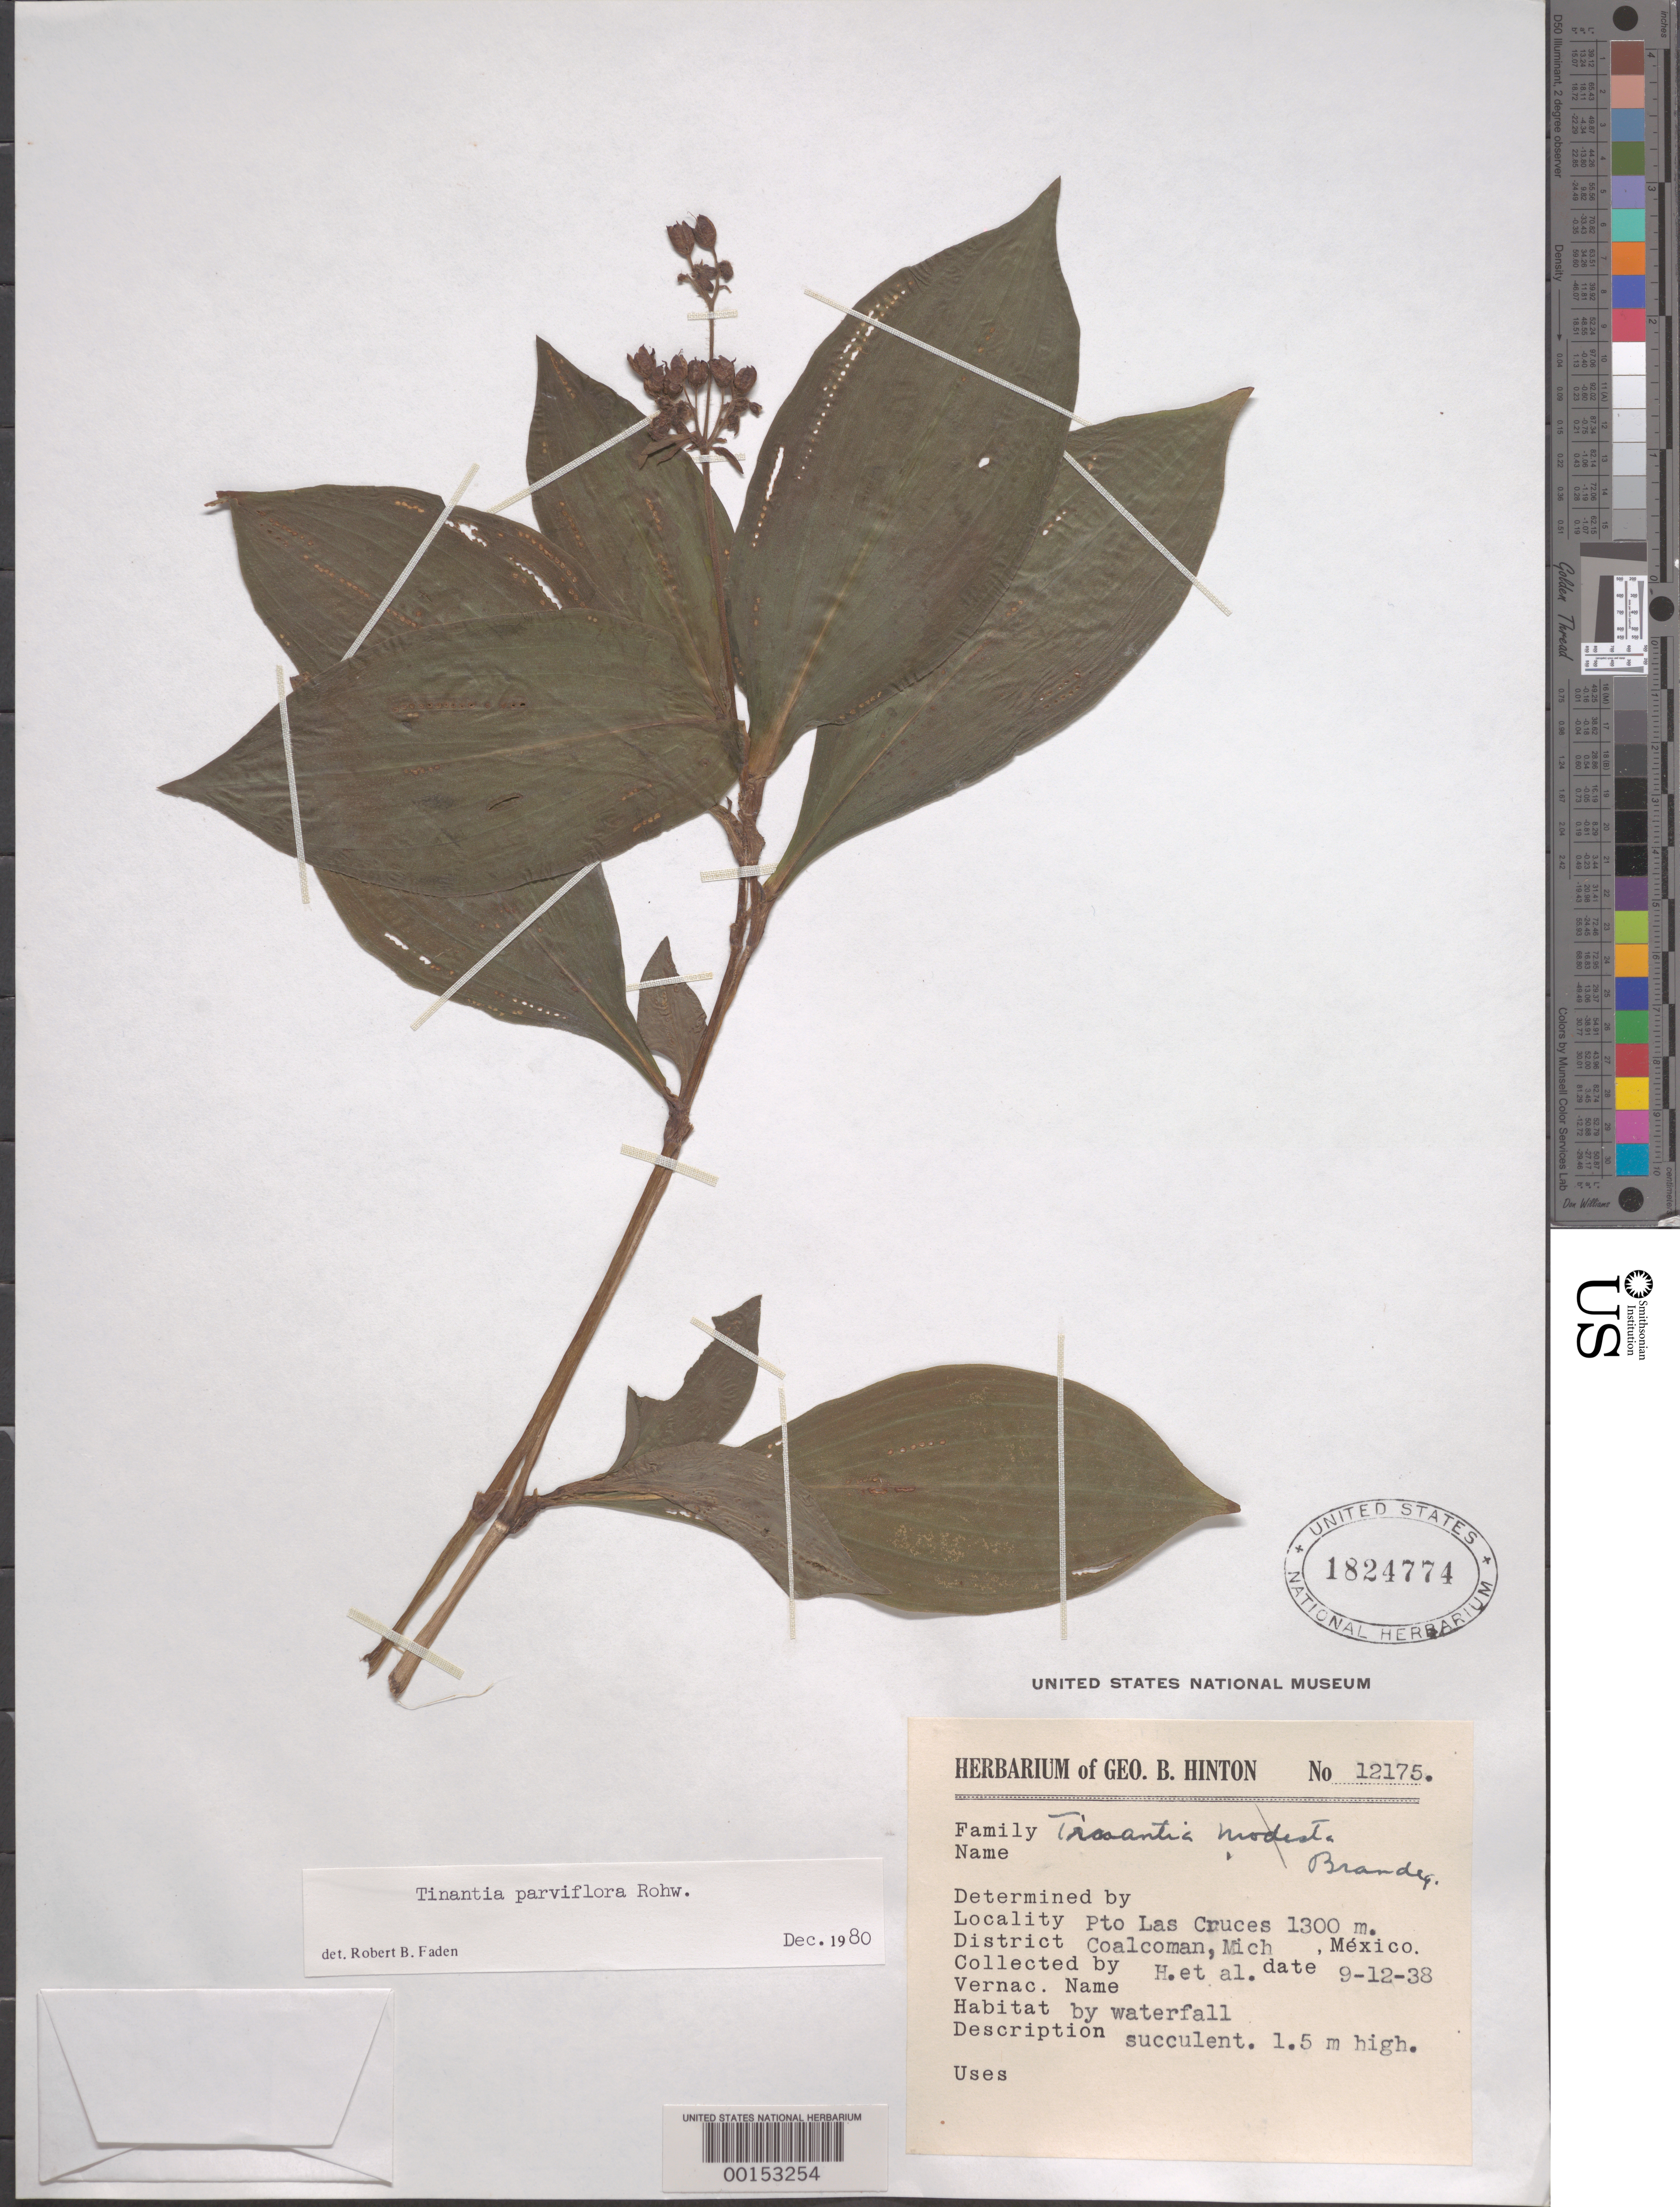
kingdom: Plantae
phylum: Tracheophyta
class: Liliopsida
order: Commelinales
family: Commelinaceae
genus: Tinantia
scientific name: Tinantia parviflora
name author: Rohweder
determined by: Faden, Robert B., (US), Smithsonian Institution - National Museum of Natural History (UNITED STATES)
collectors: G. B. Hinton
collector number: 12175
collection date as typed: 12 Sep 1938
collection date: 1938-09-12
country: Mexico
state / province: Michoacán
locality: Coalcomán; Pto. Las Cruces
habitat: Near waterfall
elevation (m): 1300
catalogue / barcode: US 1824774